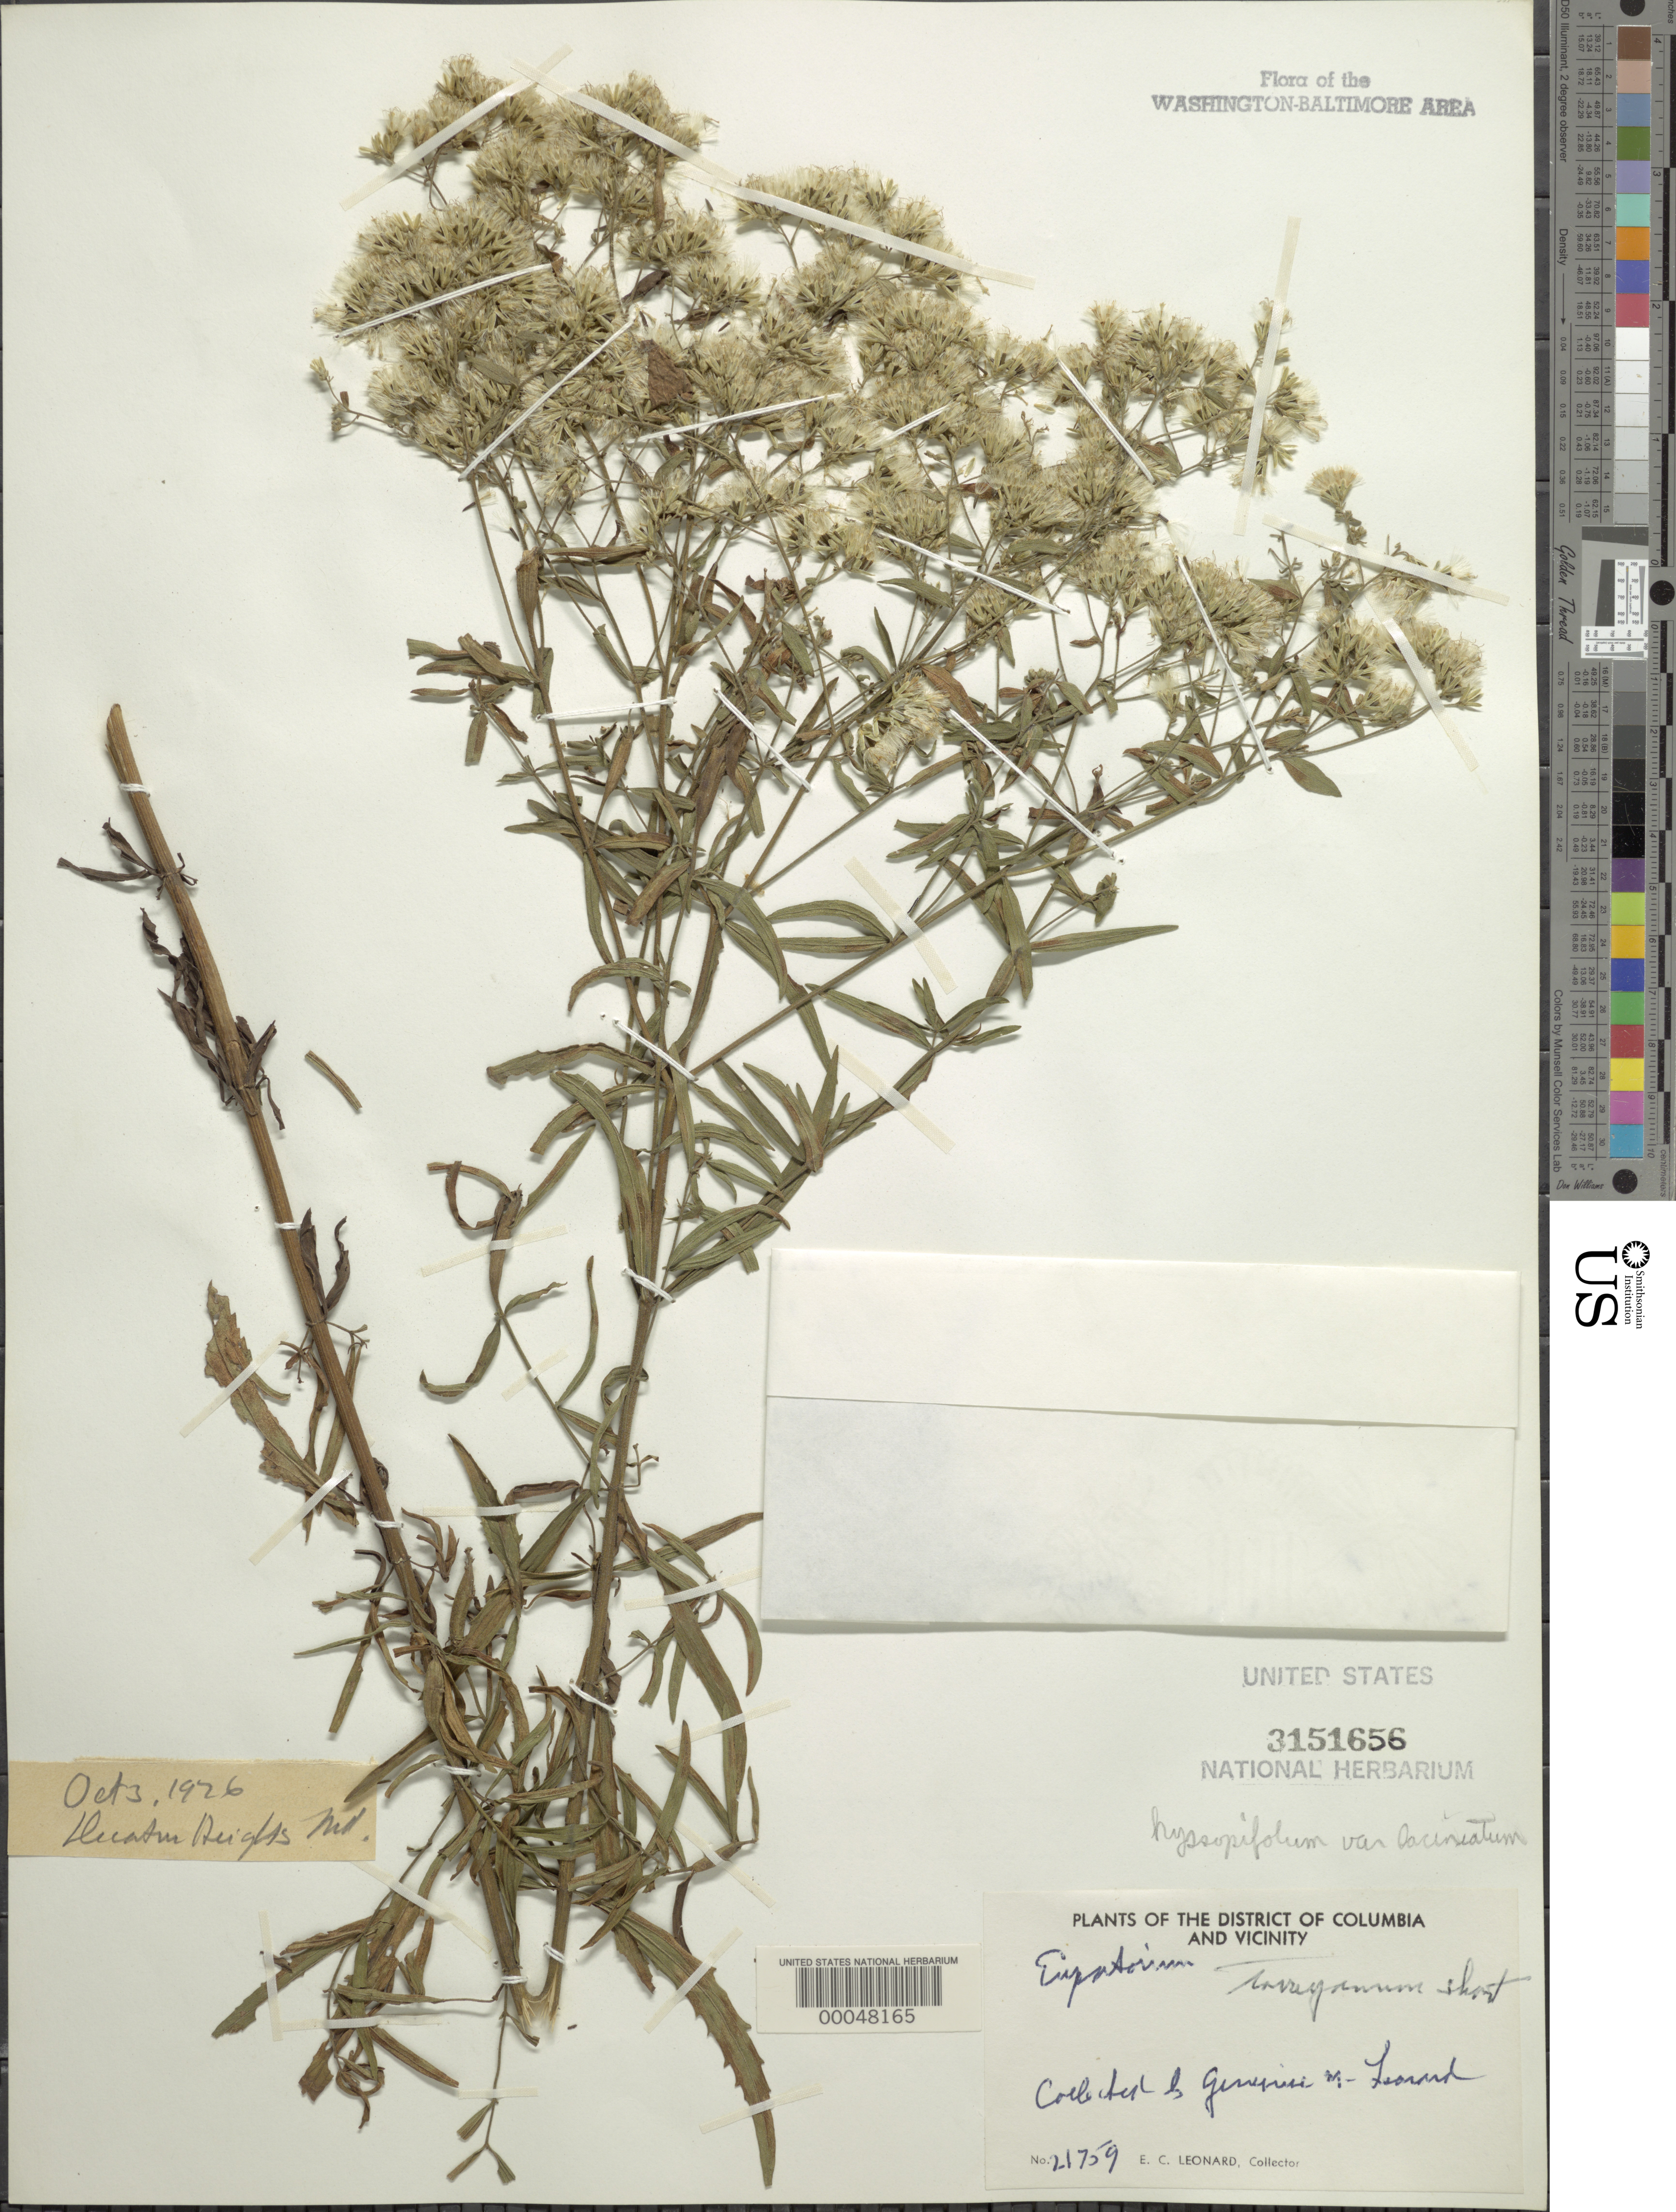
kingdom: Plantae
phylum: Tracheophyta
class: Magnoliopsida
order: Asterales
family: Asteraceae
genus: Eupatorium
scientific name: Eupatorium hyssopifolium var. laciniatum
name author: A. Gray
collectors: G. M. Leonard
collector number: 21759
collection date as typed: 03 Oct 1926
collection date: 1926-10-03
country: United States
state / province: Maryland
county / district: Prince George's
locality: Decatur Heights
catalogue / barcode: US 3151656